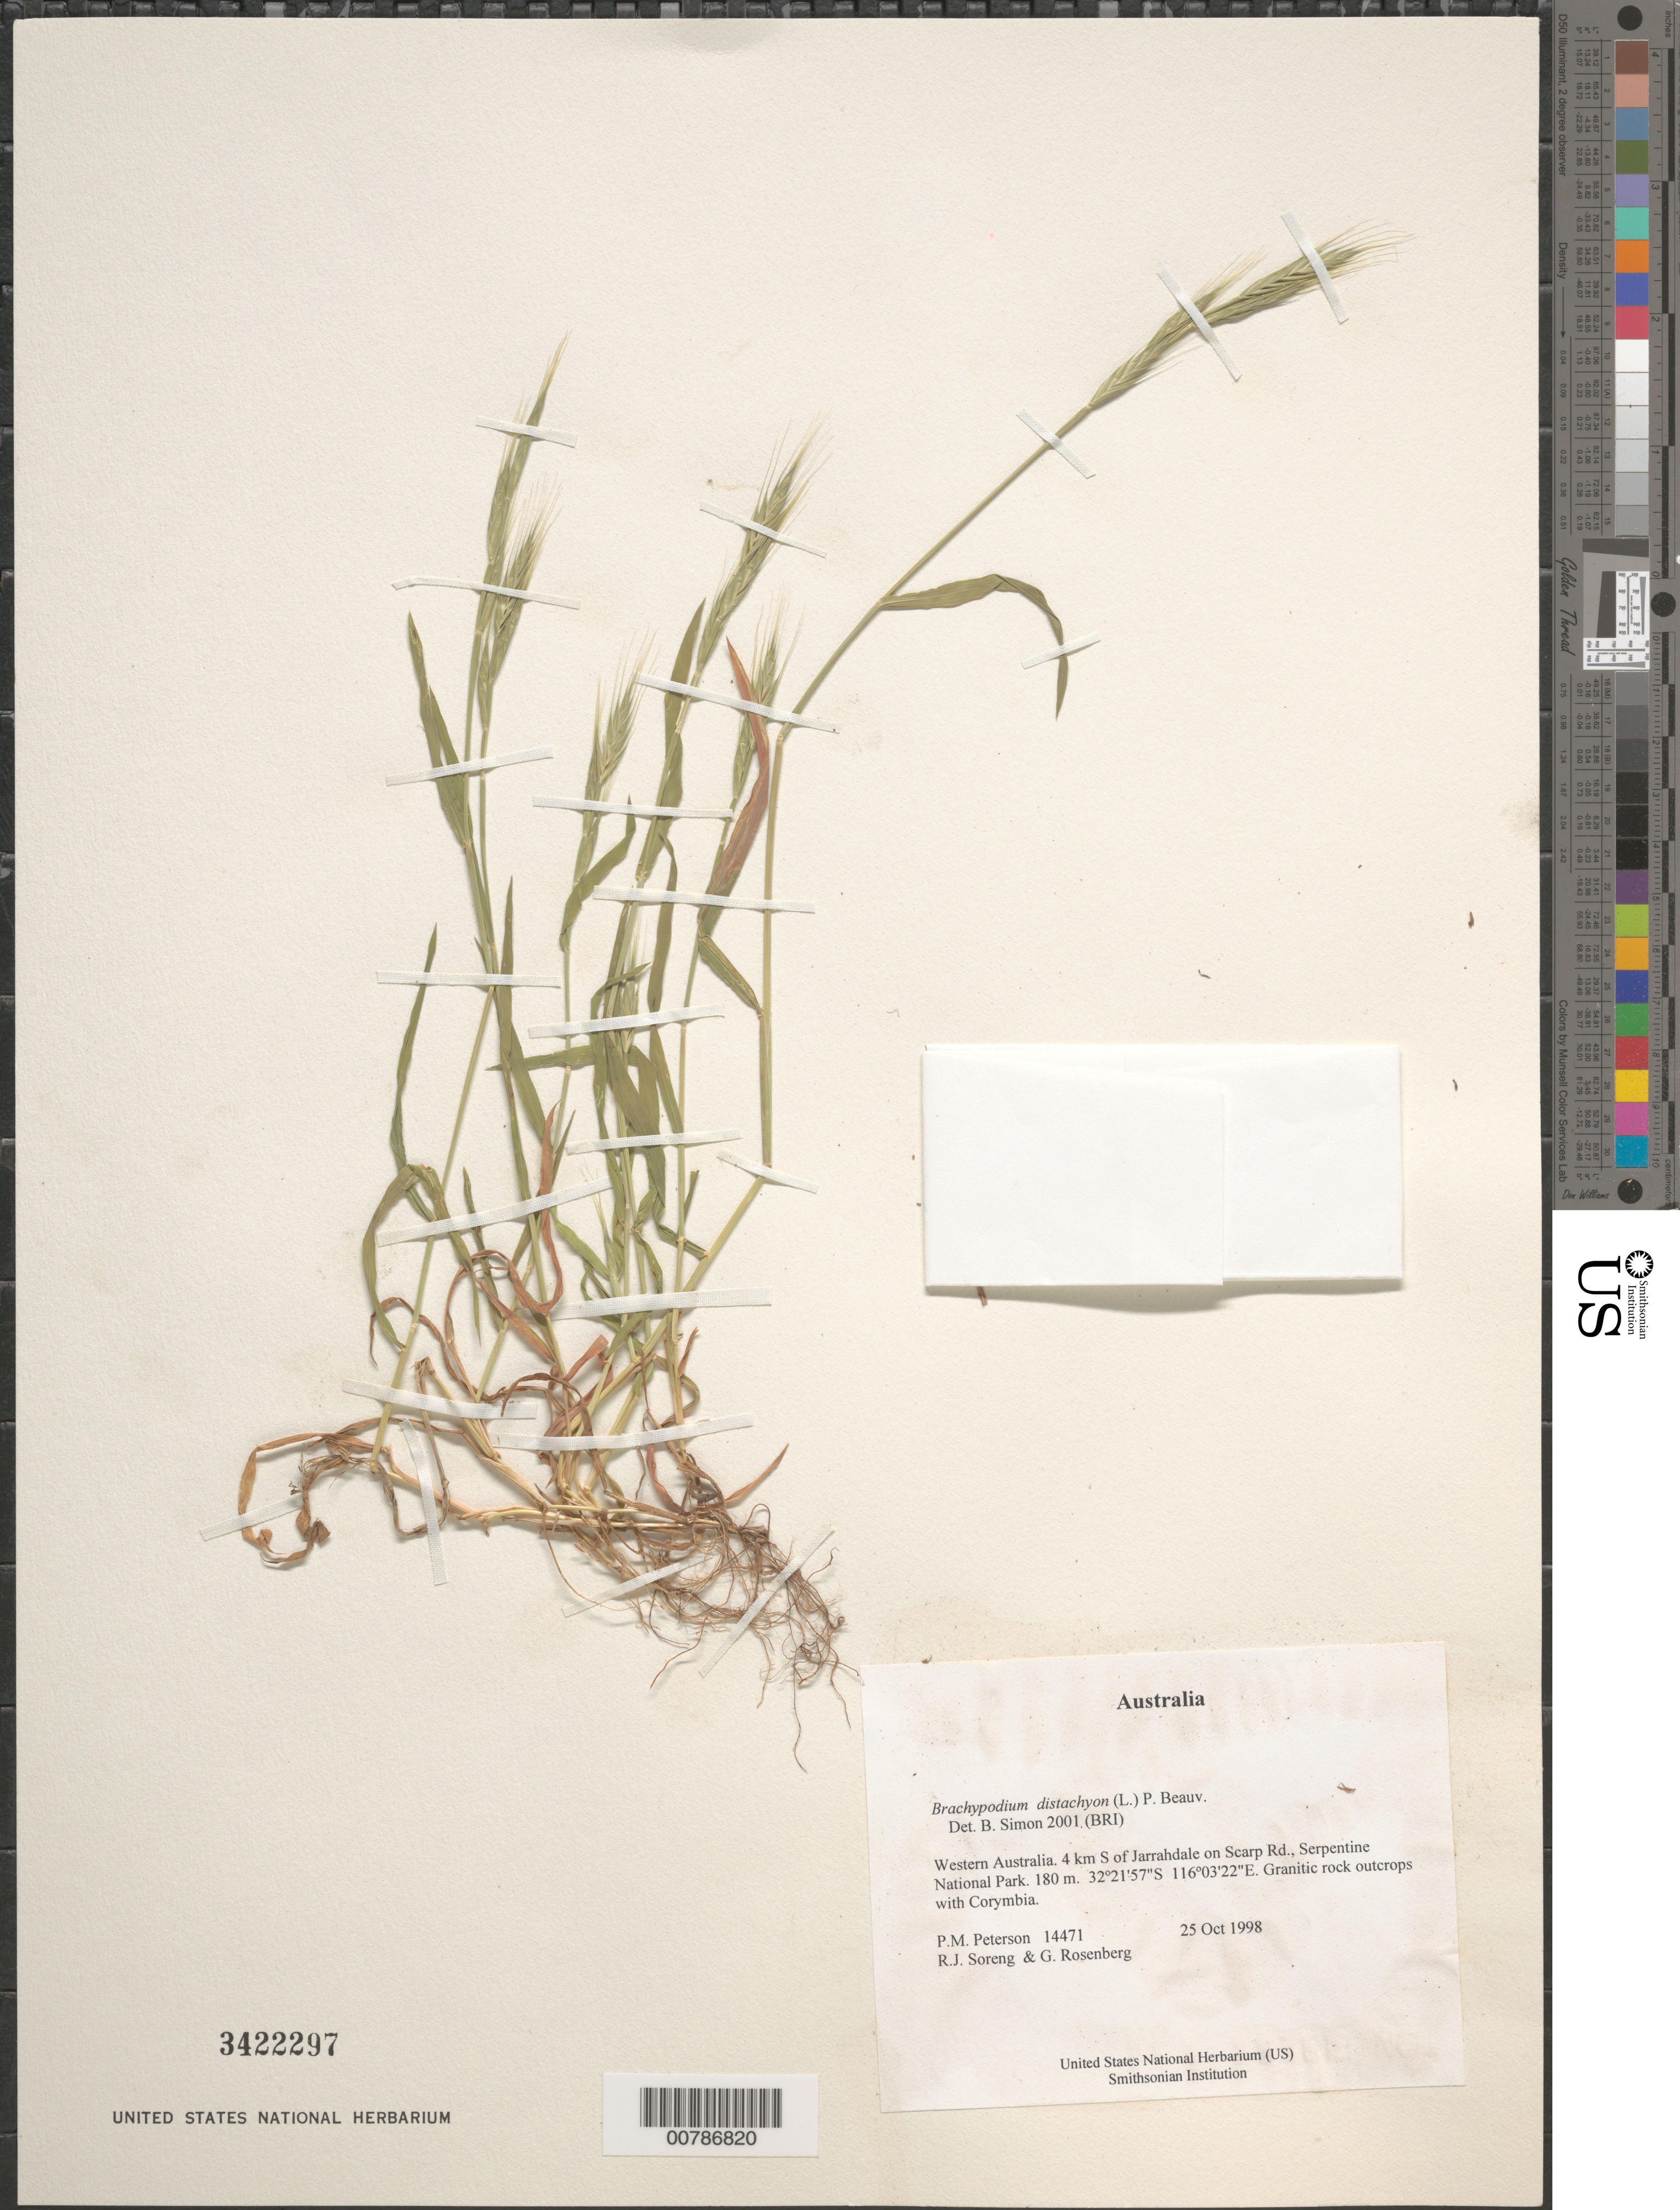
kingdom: Plantae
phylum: Tracheophyta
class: Liliopsida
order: Poales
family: Poaceae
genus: Brachypodium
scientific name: Brachypodium distachyon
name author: (L.) P. Beauv.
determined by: Simon, B.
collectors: P. M. Peterson, R. J. Soreng & G. Rosenberg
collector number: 14471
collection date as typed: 25 Oct 1998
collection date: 1998-10-25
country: Australia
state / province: Western Australia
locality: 4 km S of Jarrahdale on Scarp Rd., Serpentine National Park.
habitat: Granitic rock outcrops with Corymbia.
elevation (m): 180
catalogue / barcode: US 3422297